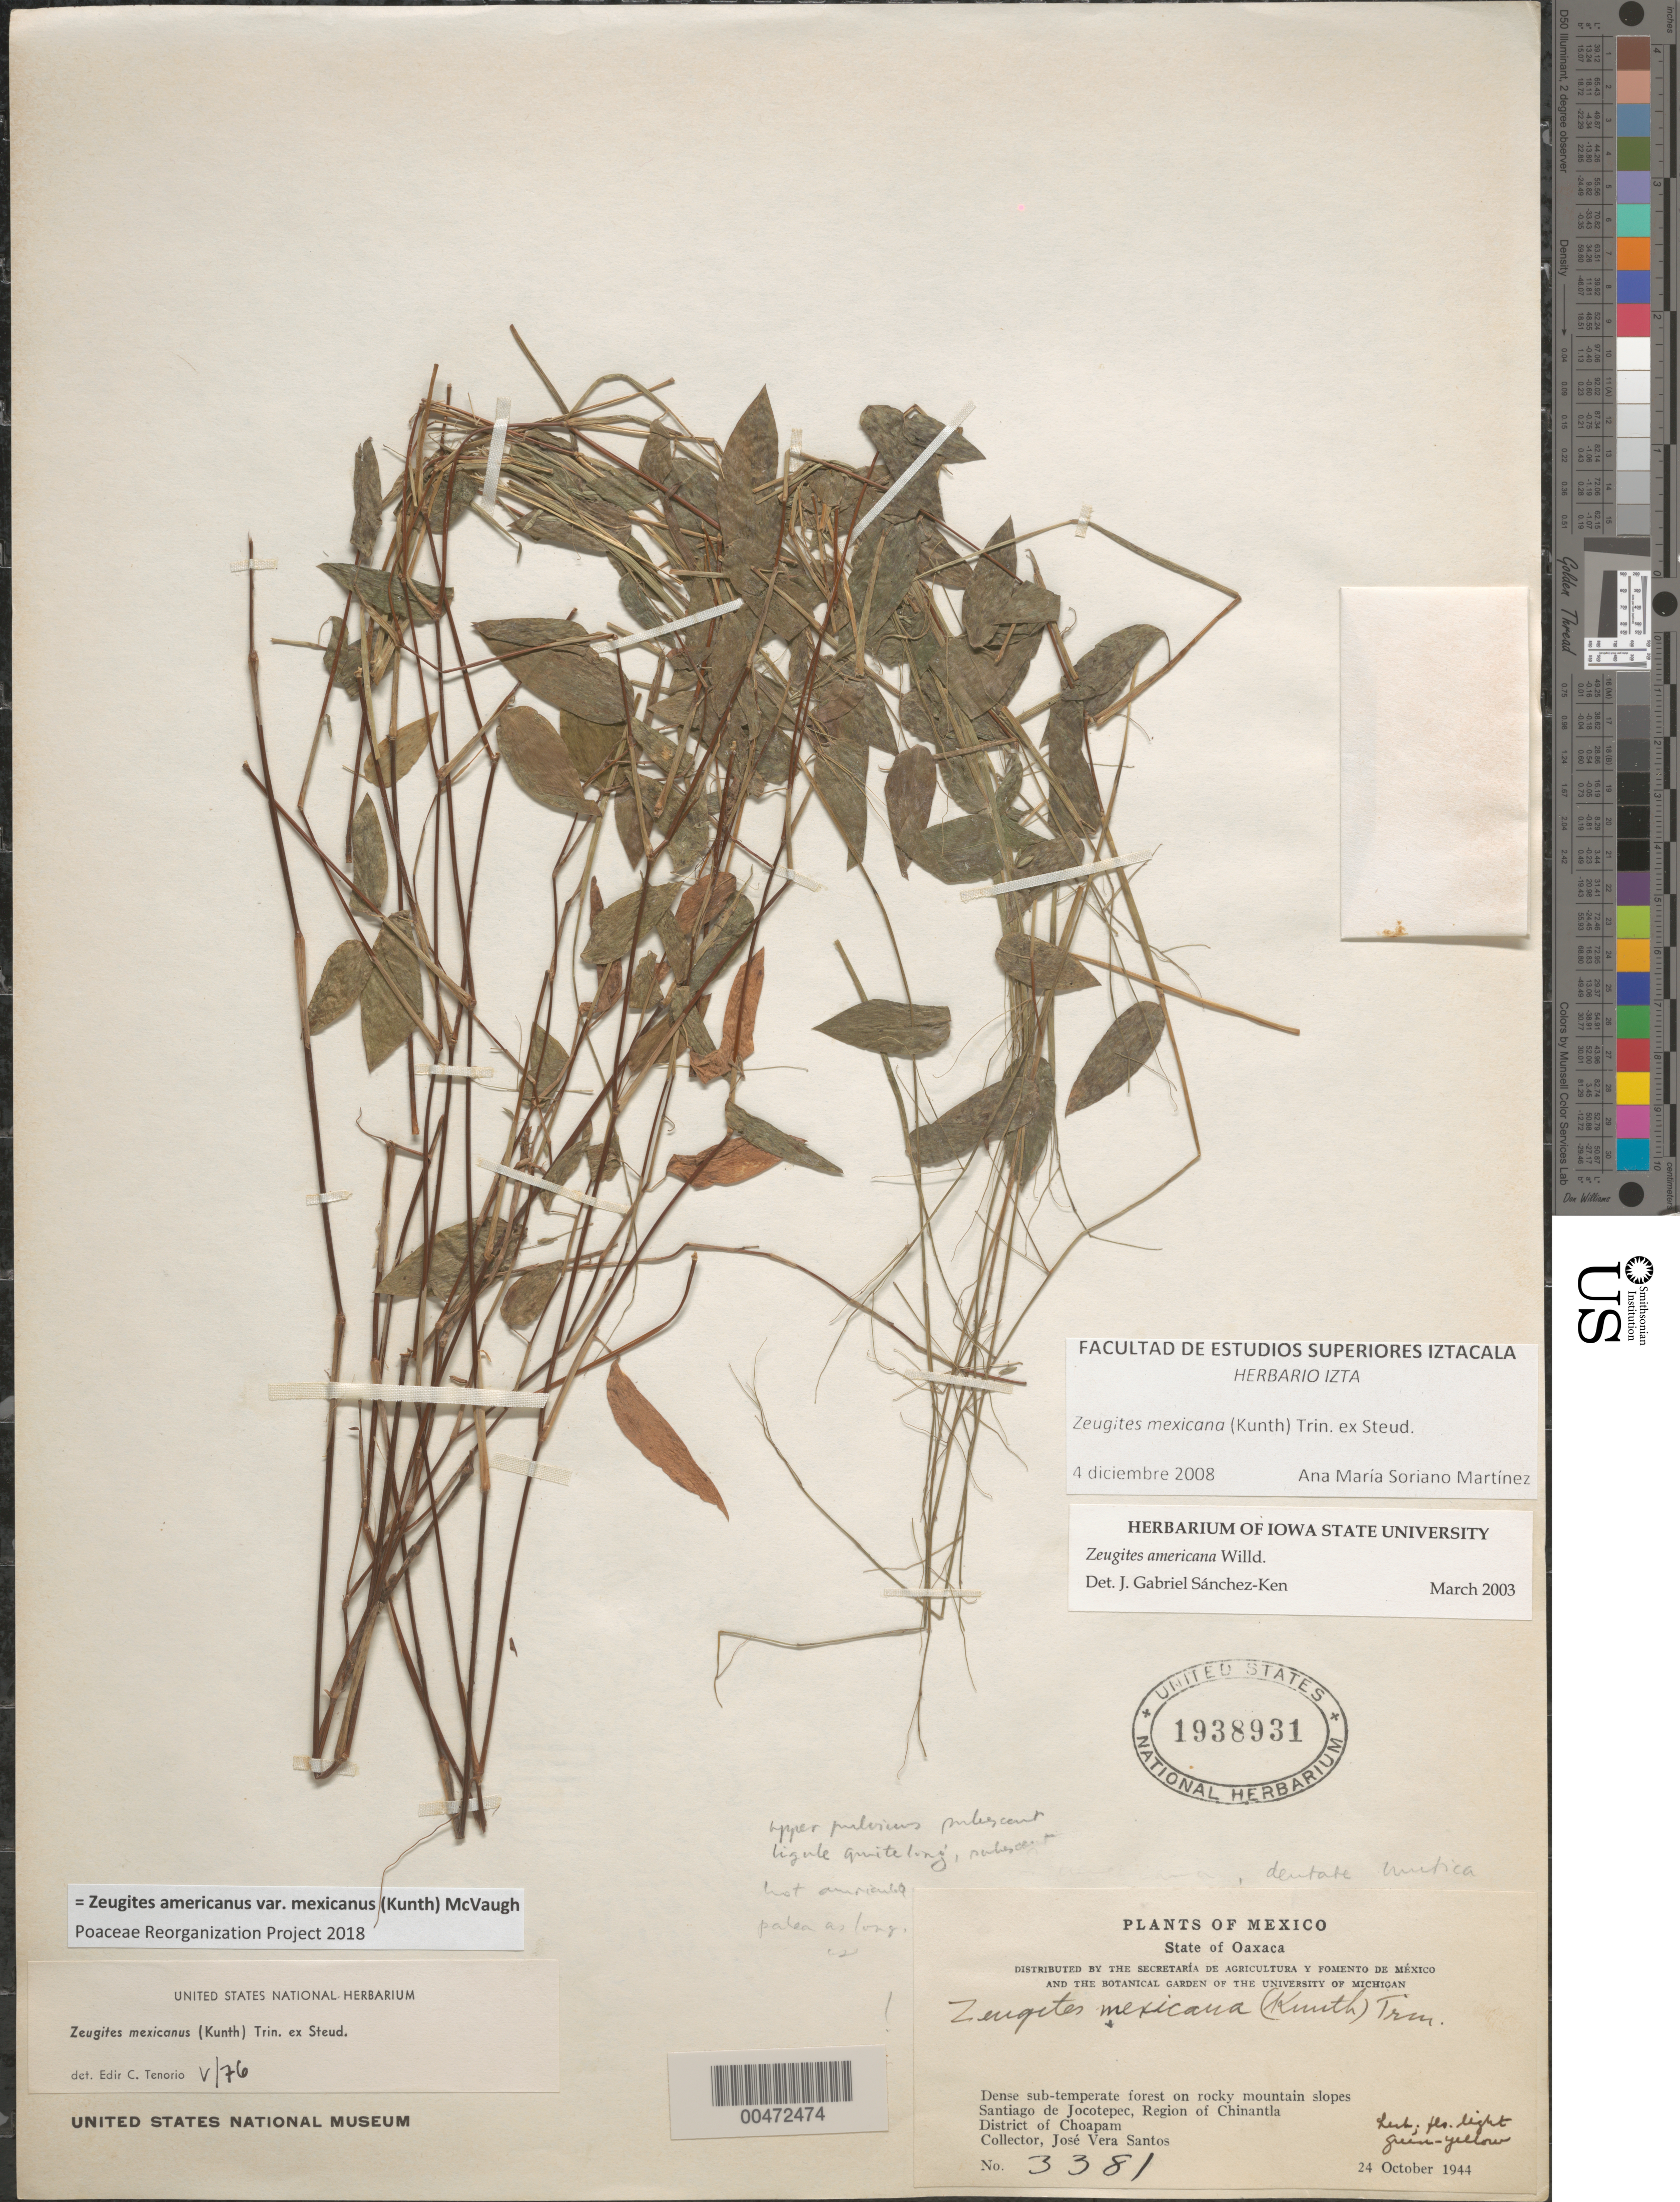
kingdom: Plantae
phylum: Tracheophyta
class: Liliopsida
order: Poales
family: Poaceae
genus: Zeugites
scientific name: Zeugites americanus var. mexicanus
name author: (Kunth) McVaugh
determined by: Poaceae Reorganization Project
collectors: J. V. Santos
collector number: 3381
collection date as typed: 24 Oct 1944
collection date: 1944-10-24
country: Mexico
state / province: Oaxaca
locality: Santiago de Jocotepec, Region of Chinantla, Dist of Choapam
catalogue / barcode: US 1938931